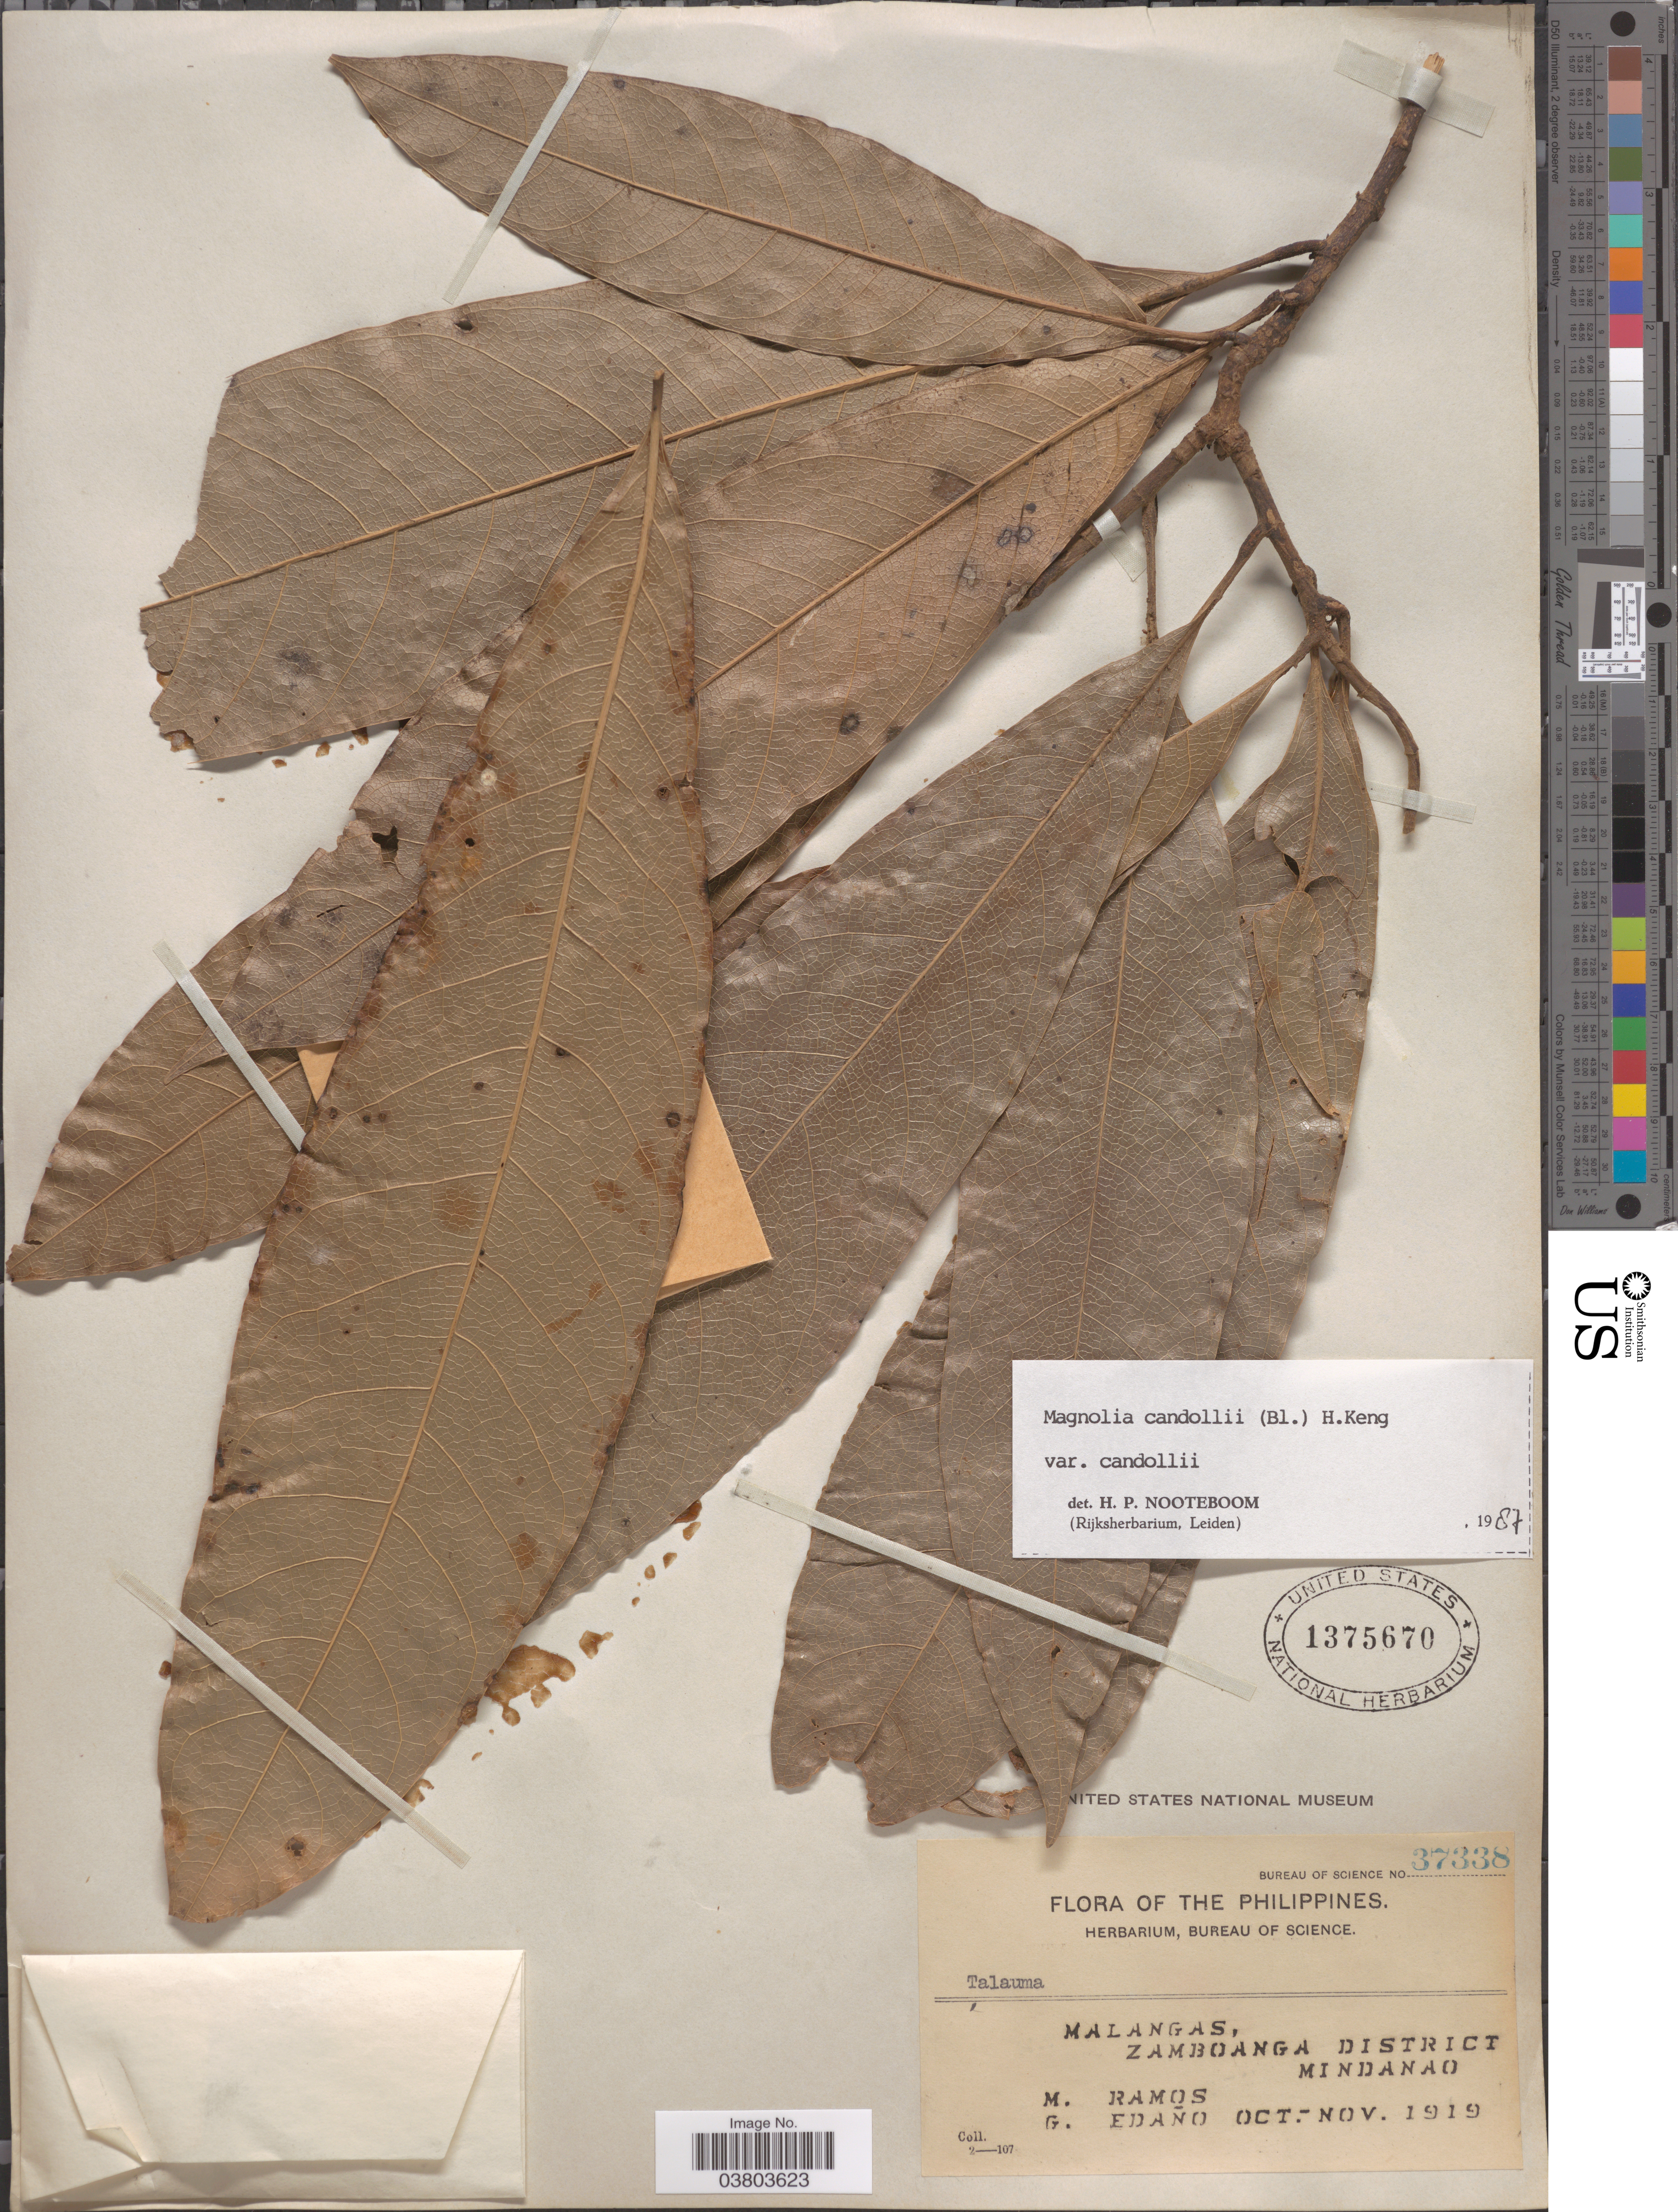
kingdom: Plantae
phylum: Tracheophyta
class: Magnoliopsida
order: Magnoliales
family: Magnoliaceae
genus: Magnolia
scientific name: Magnolia candollei var. candollei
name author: Link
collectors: M. Ramos & G. Edaño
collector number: Bureau of Science 37338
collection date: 1919-10/1919-11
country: Philippines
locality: Malangas, Zamboanga District. Mindanao.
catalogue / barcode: US 1375670